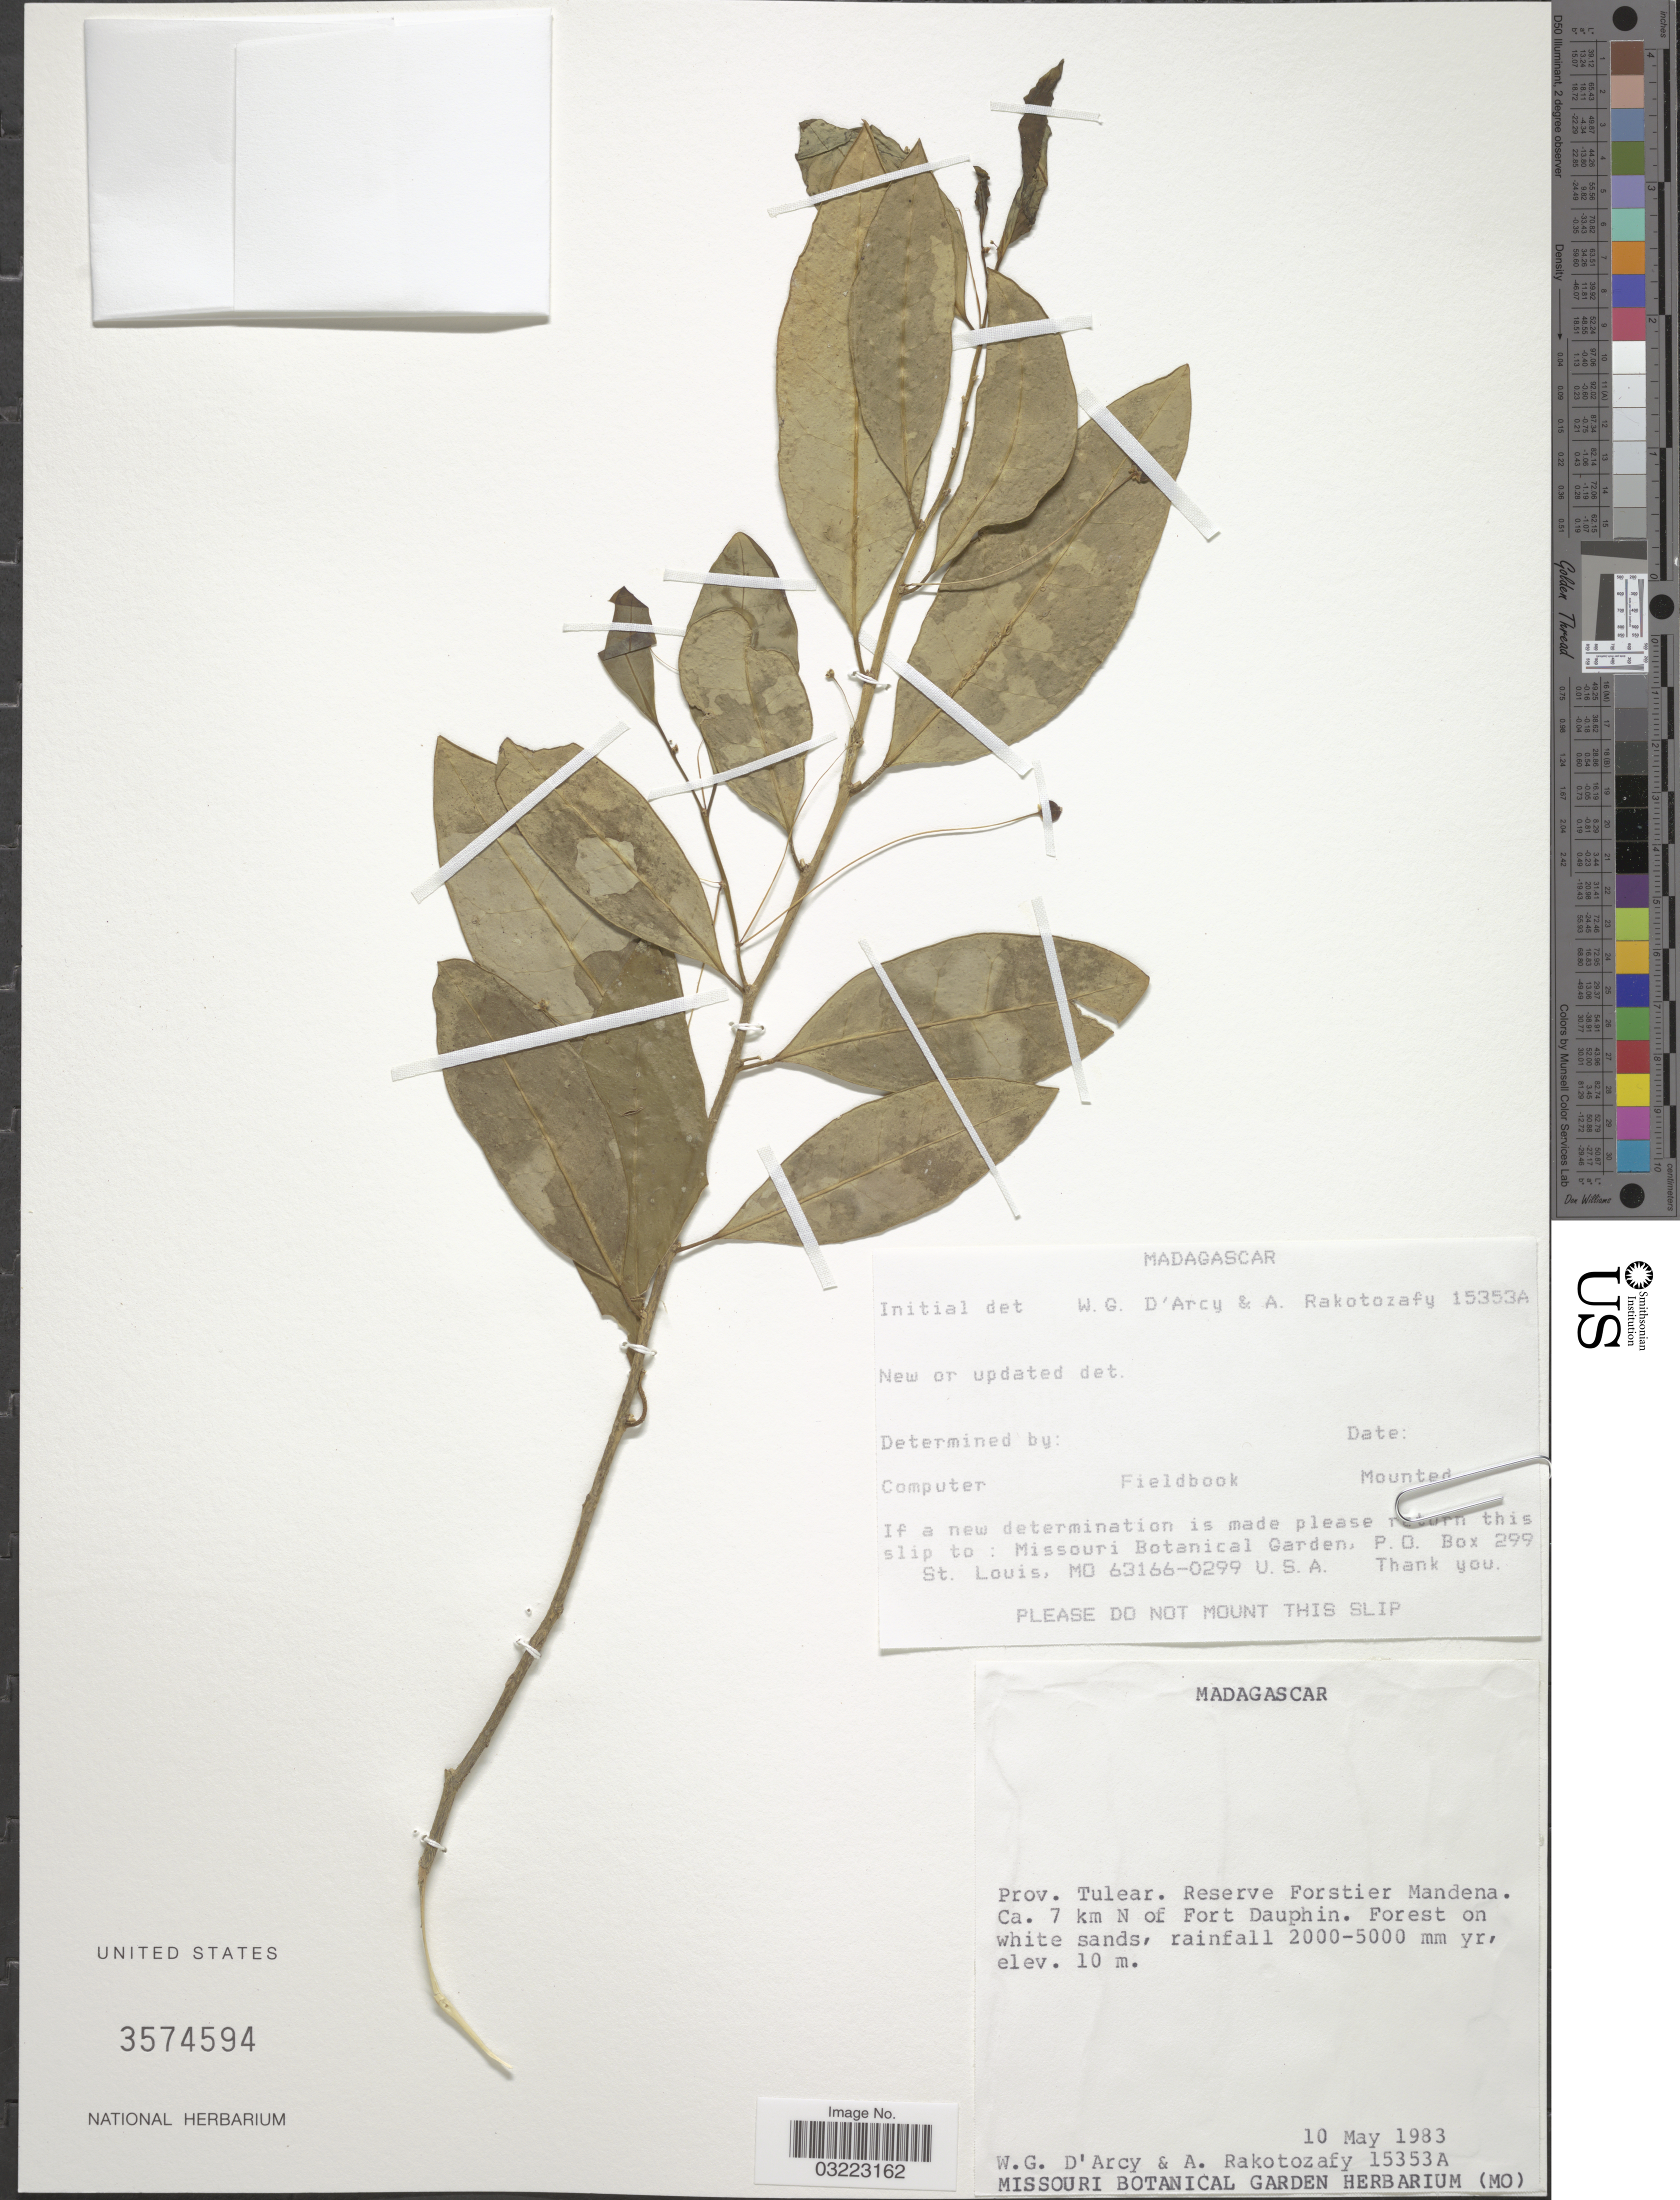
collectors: W. G. D'Arcy & A. Rakotozafy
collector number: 15353A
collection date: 1983-05-10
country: Madagascar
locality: Prov. Tulear. Reserve Forstier Mandena. Ca. 7 km N of Fort Dauphin.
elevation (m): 10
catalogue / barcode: US 2574594